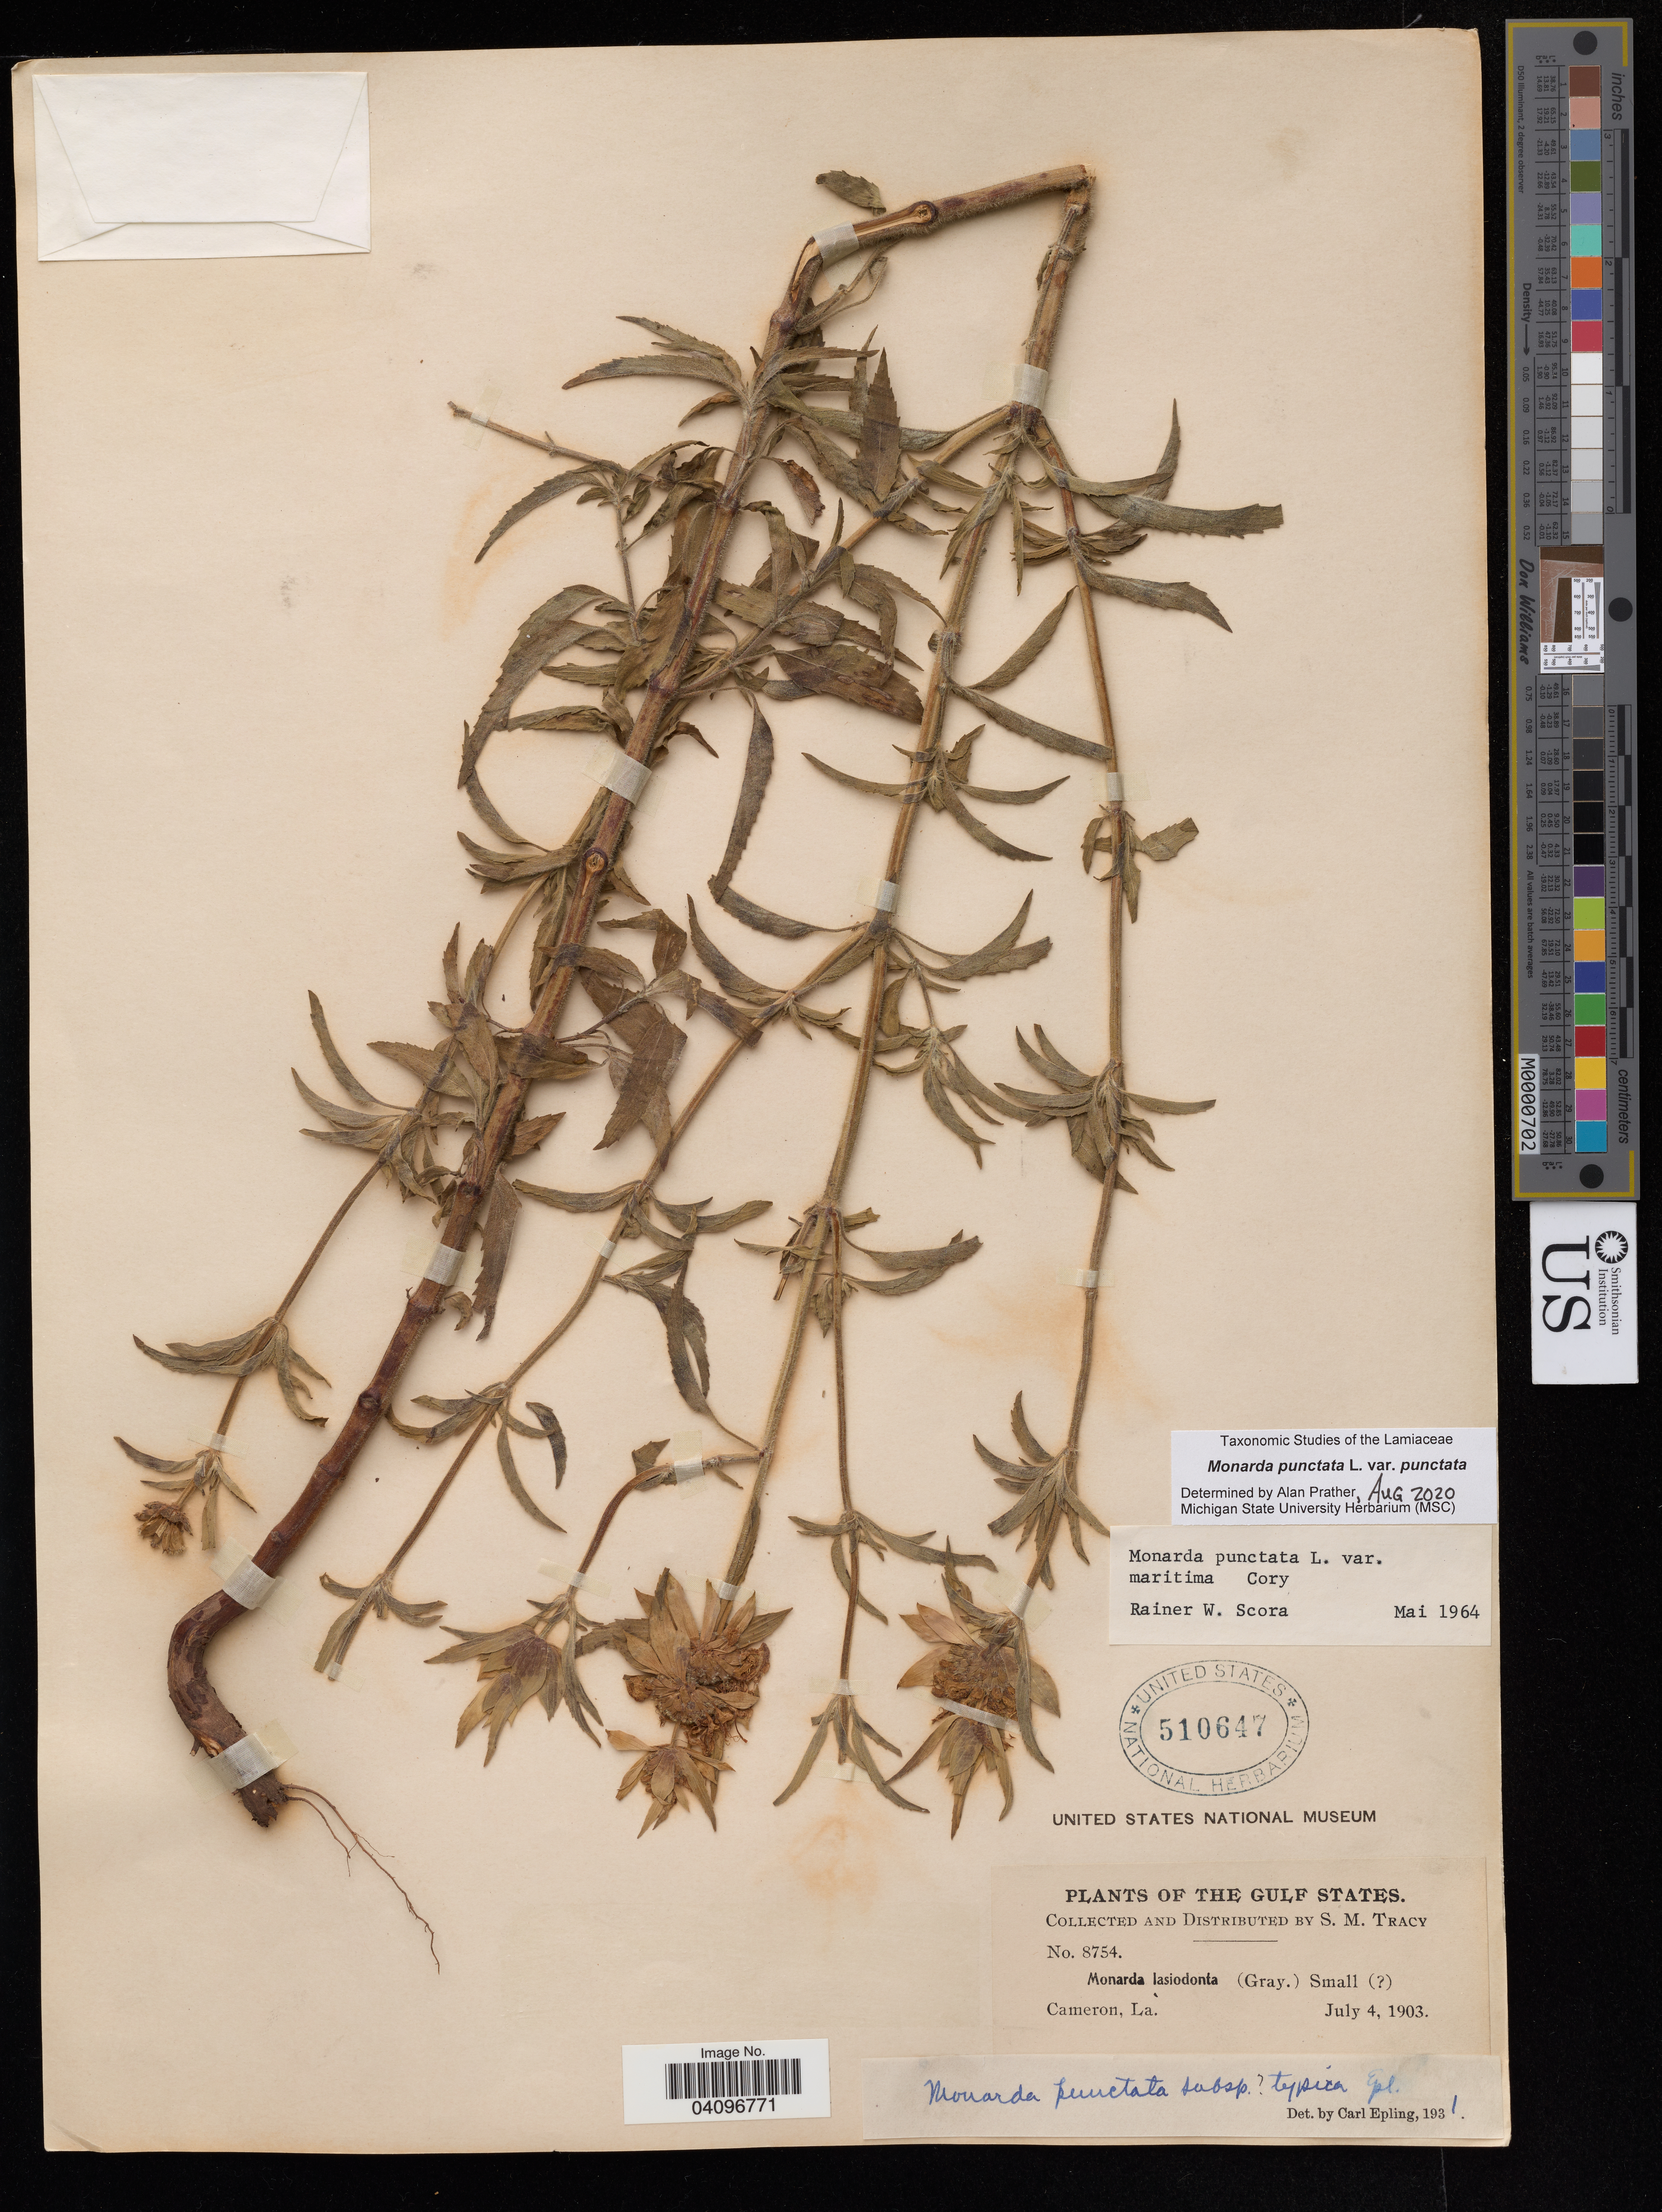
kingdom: Plantae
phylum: Tracheophyta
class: Magnoliopsida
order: Lamiales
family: Lamiaceae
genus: Monarda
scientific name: Monarda punctata var. punctata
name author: L.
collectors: S. M. Tracy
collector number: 8754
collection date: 1903-07-04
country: United States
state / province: Louisiana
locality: The Gulf States. Cameron.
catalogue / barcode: US 510647